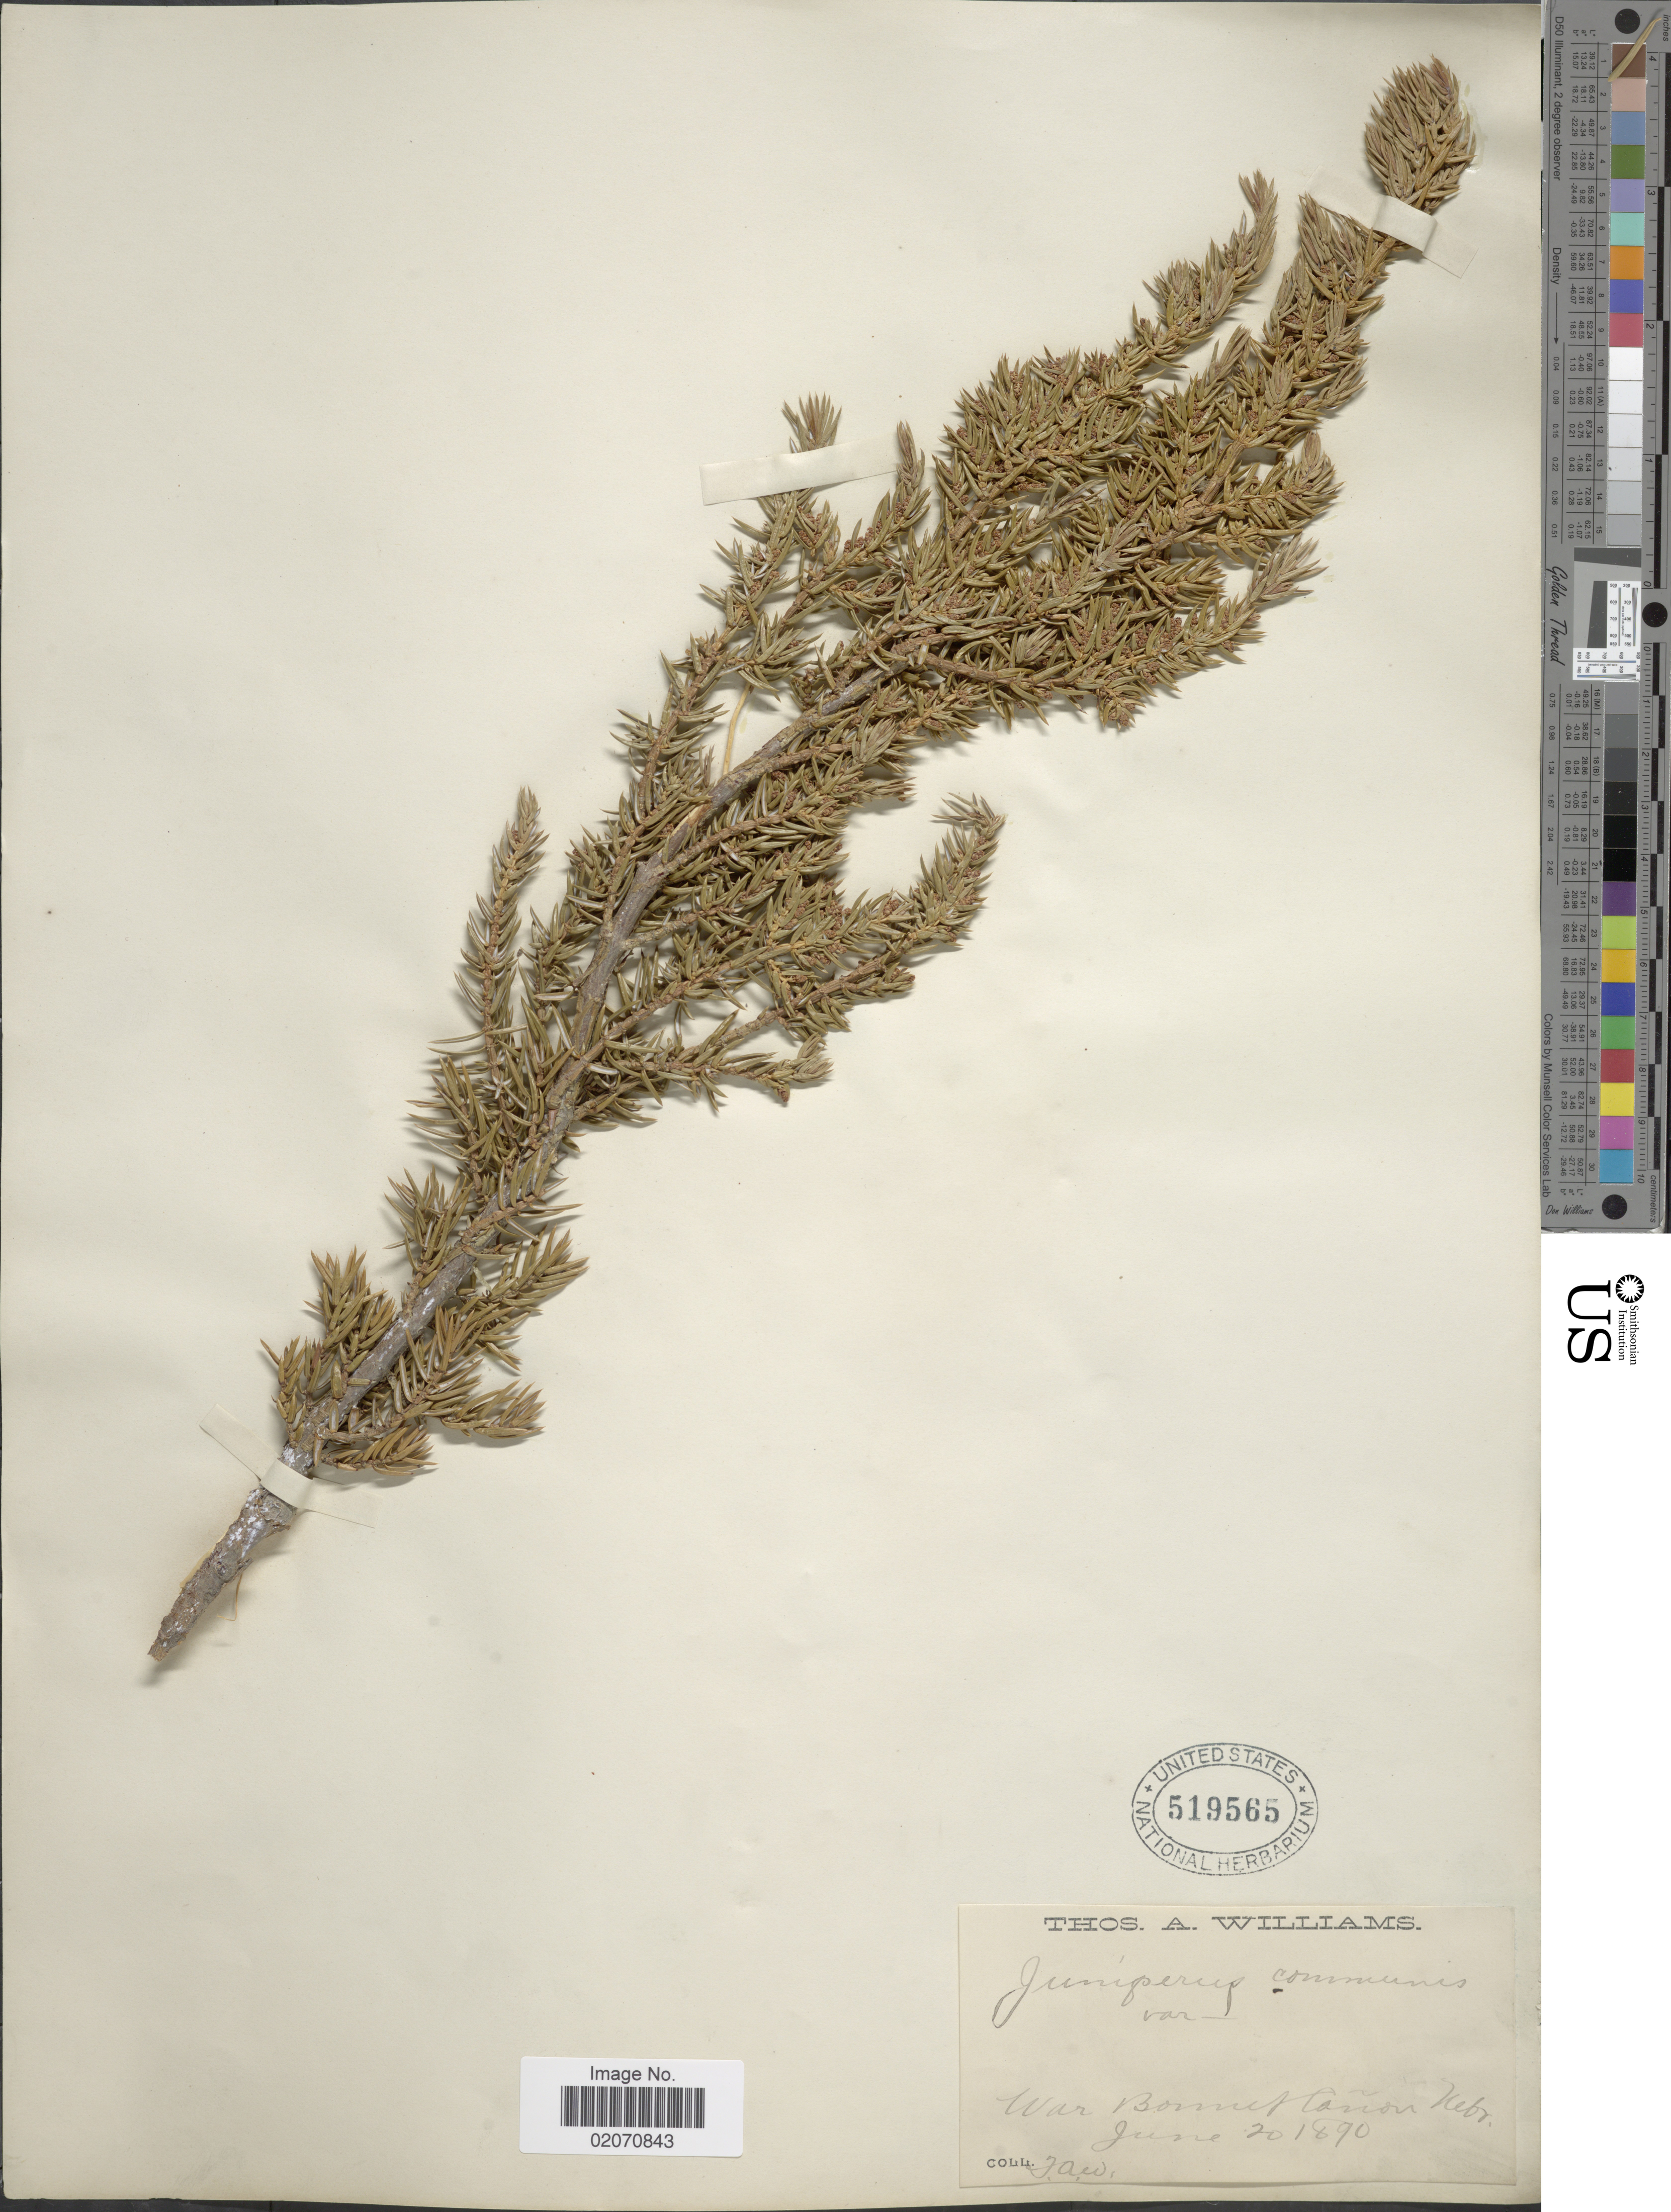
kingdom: Plantae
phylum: Tracheophyta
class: Pinopsida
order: Pinales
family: Cupressaceae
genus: Juniperus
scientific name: Juniperus communis subsp. nana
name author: (Willd.) Syme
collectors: T. A. Williams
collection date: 1890-06-20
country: United States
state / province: Nebraska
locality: War Bonnet Canon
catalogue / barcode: US 519565